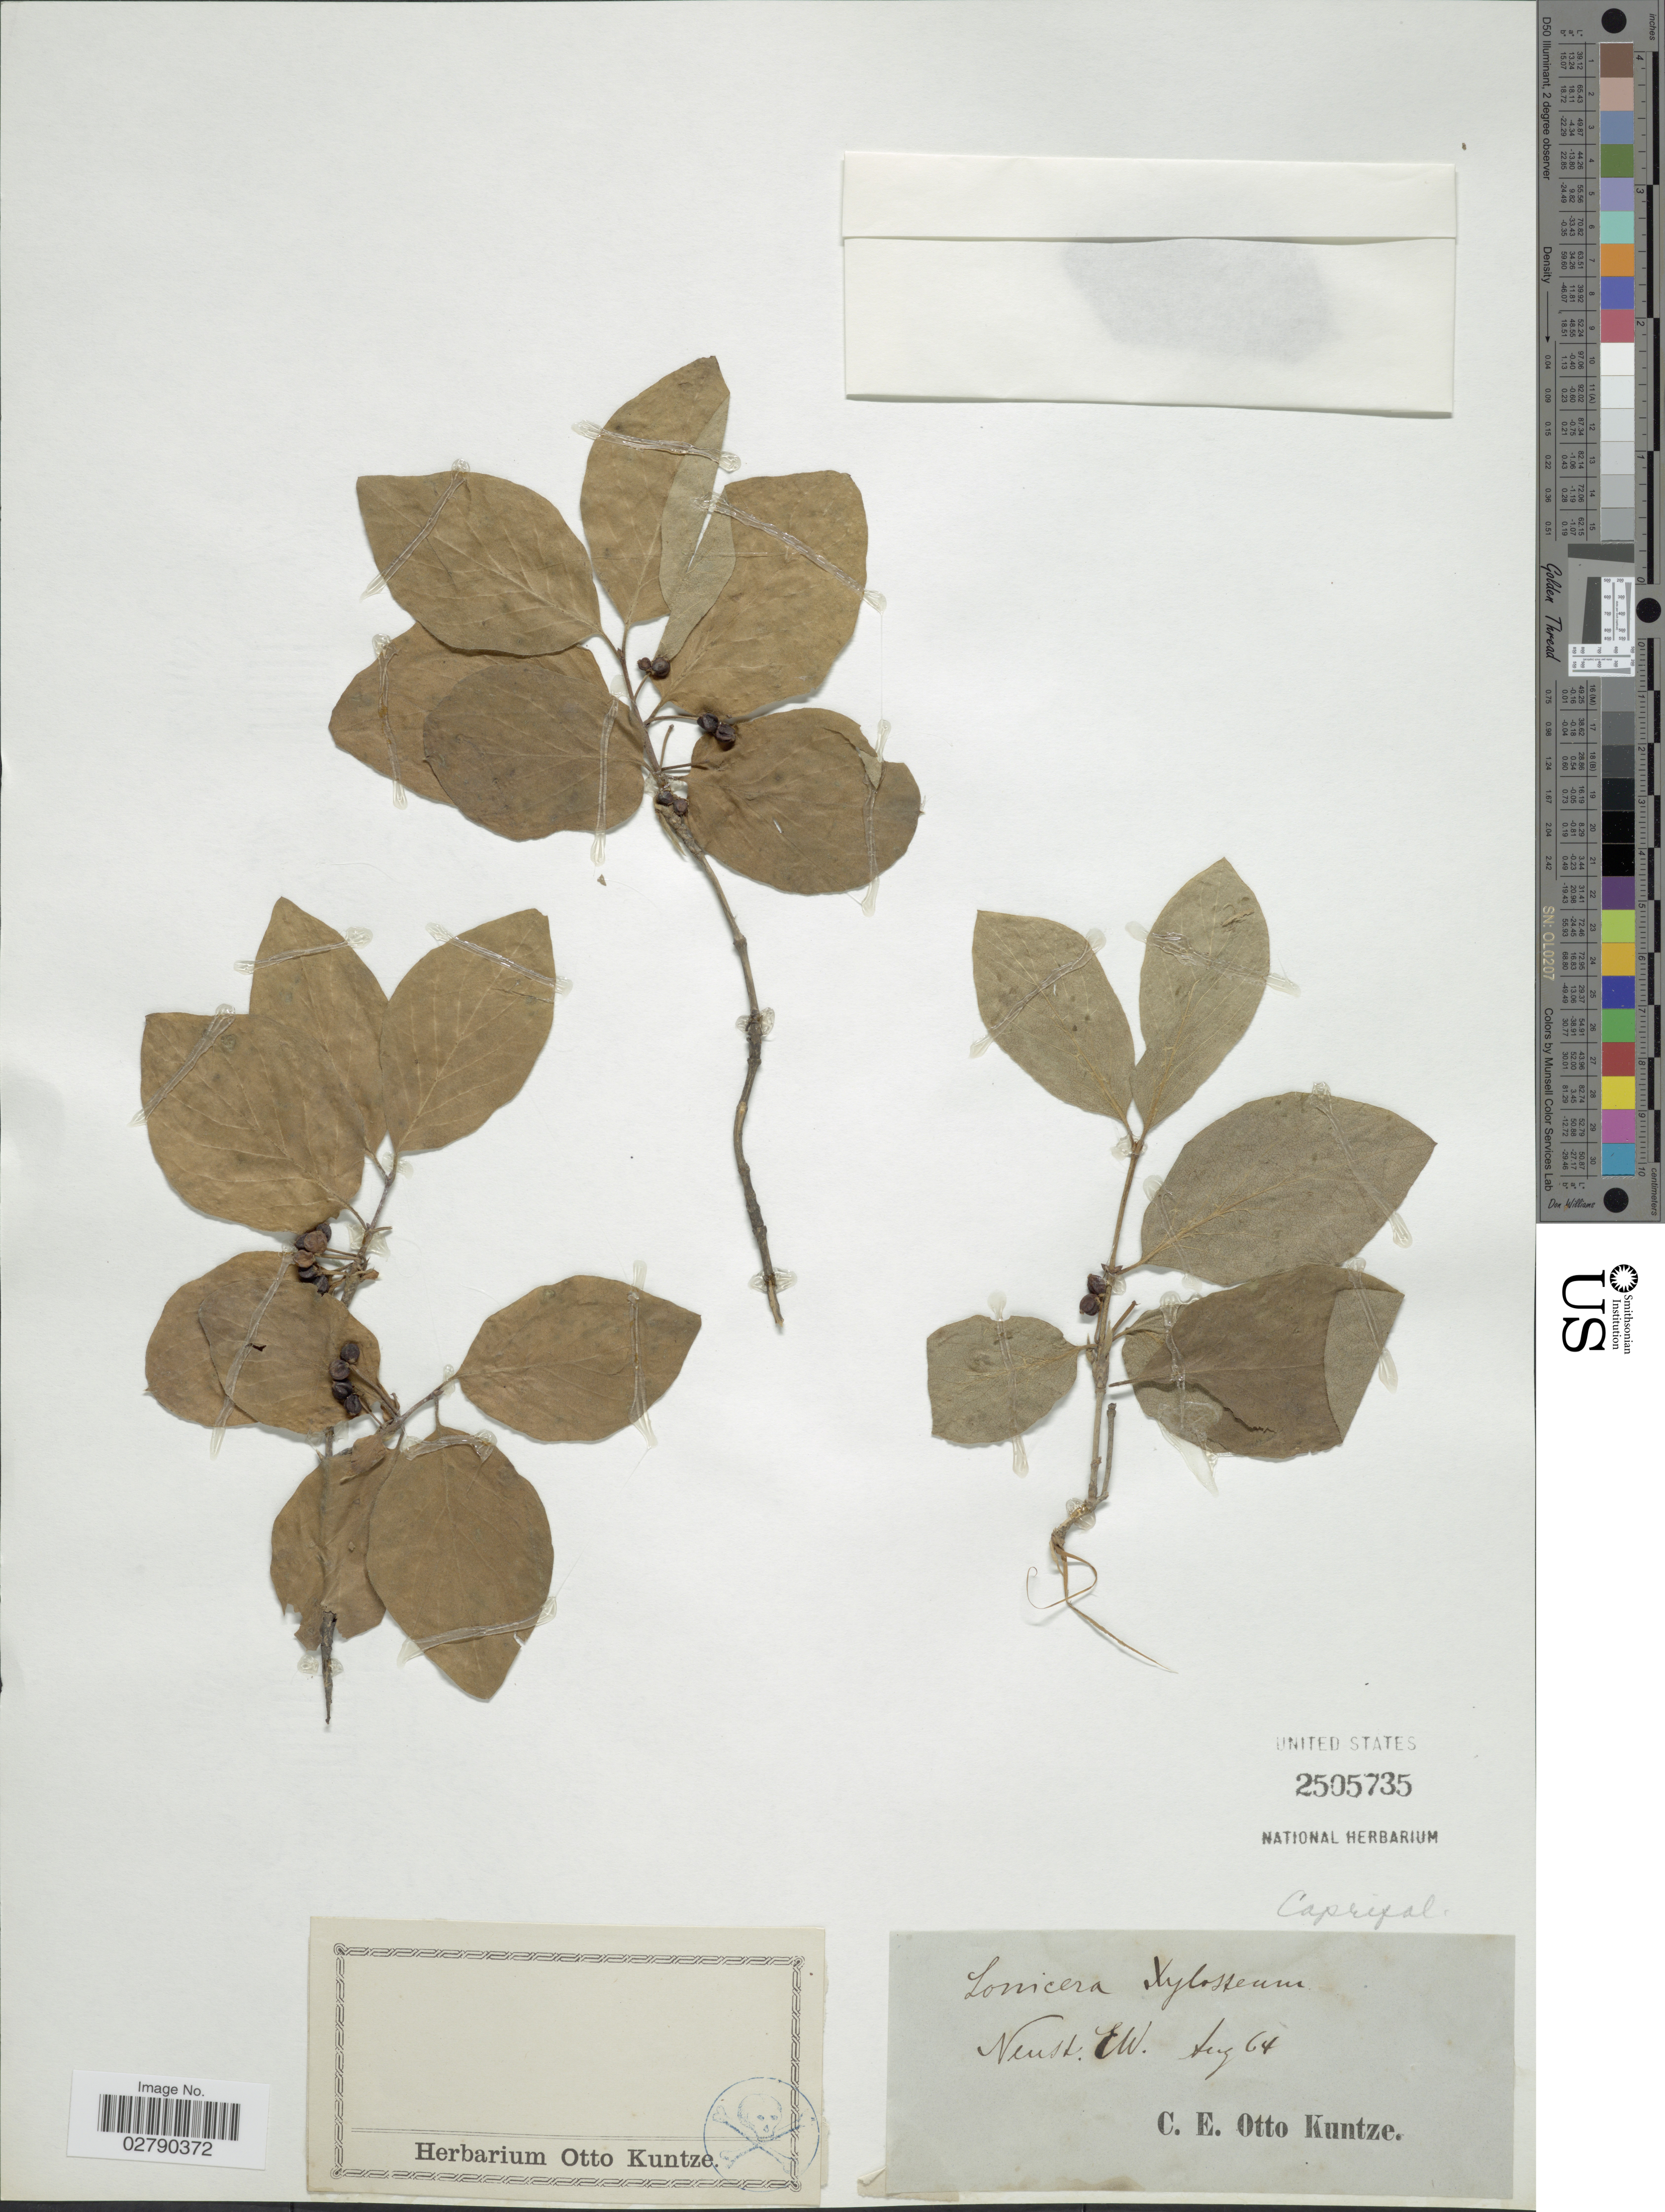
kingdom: Plantae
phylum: Tracheophyta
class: Magnoliopsida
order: Dipsacales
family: Caprifoliaceae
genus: Lonicera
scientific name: Lonicera xylosteum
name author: L.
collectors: C.E.O. Kuntze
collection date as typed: Transcribed d/m/y: /8/64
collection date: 1864-08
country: Germany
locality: Neust. [interpreted] EW.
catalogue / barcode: US 2505735